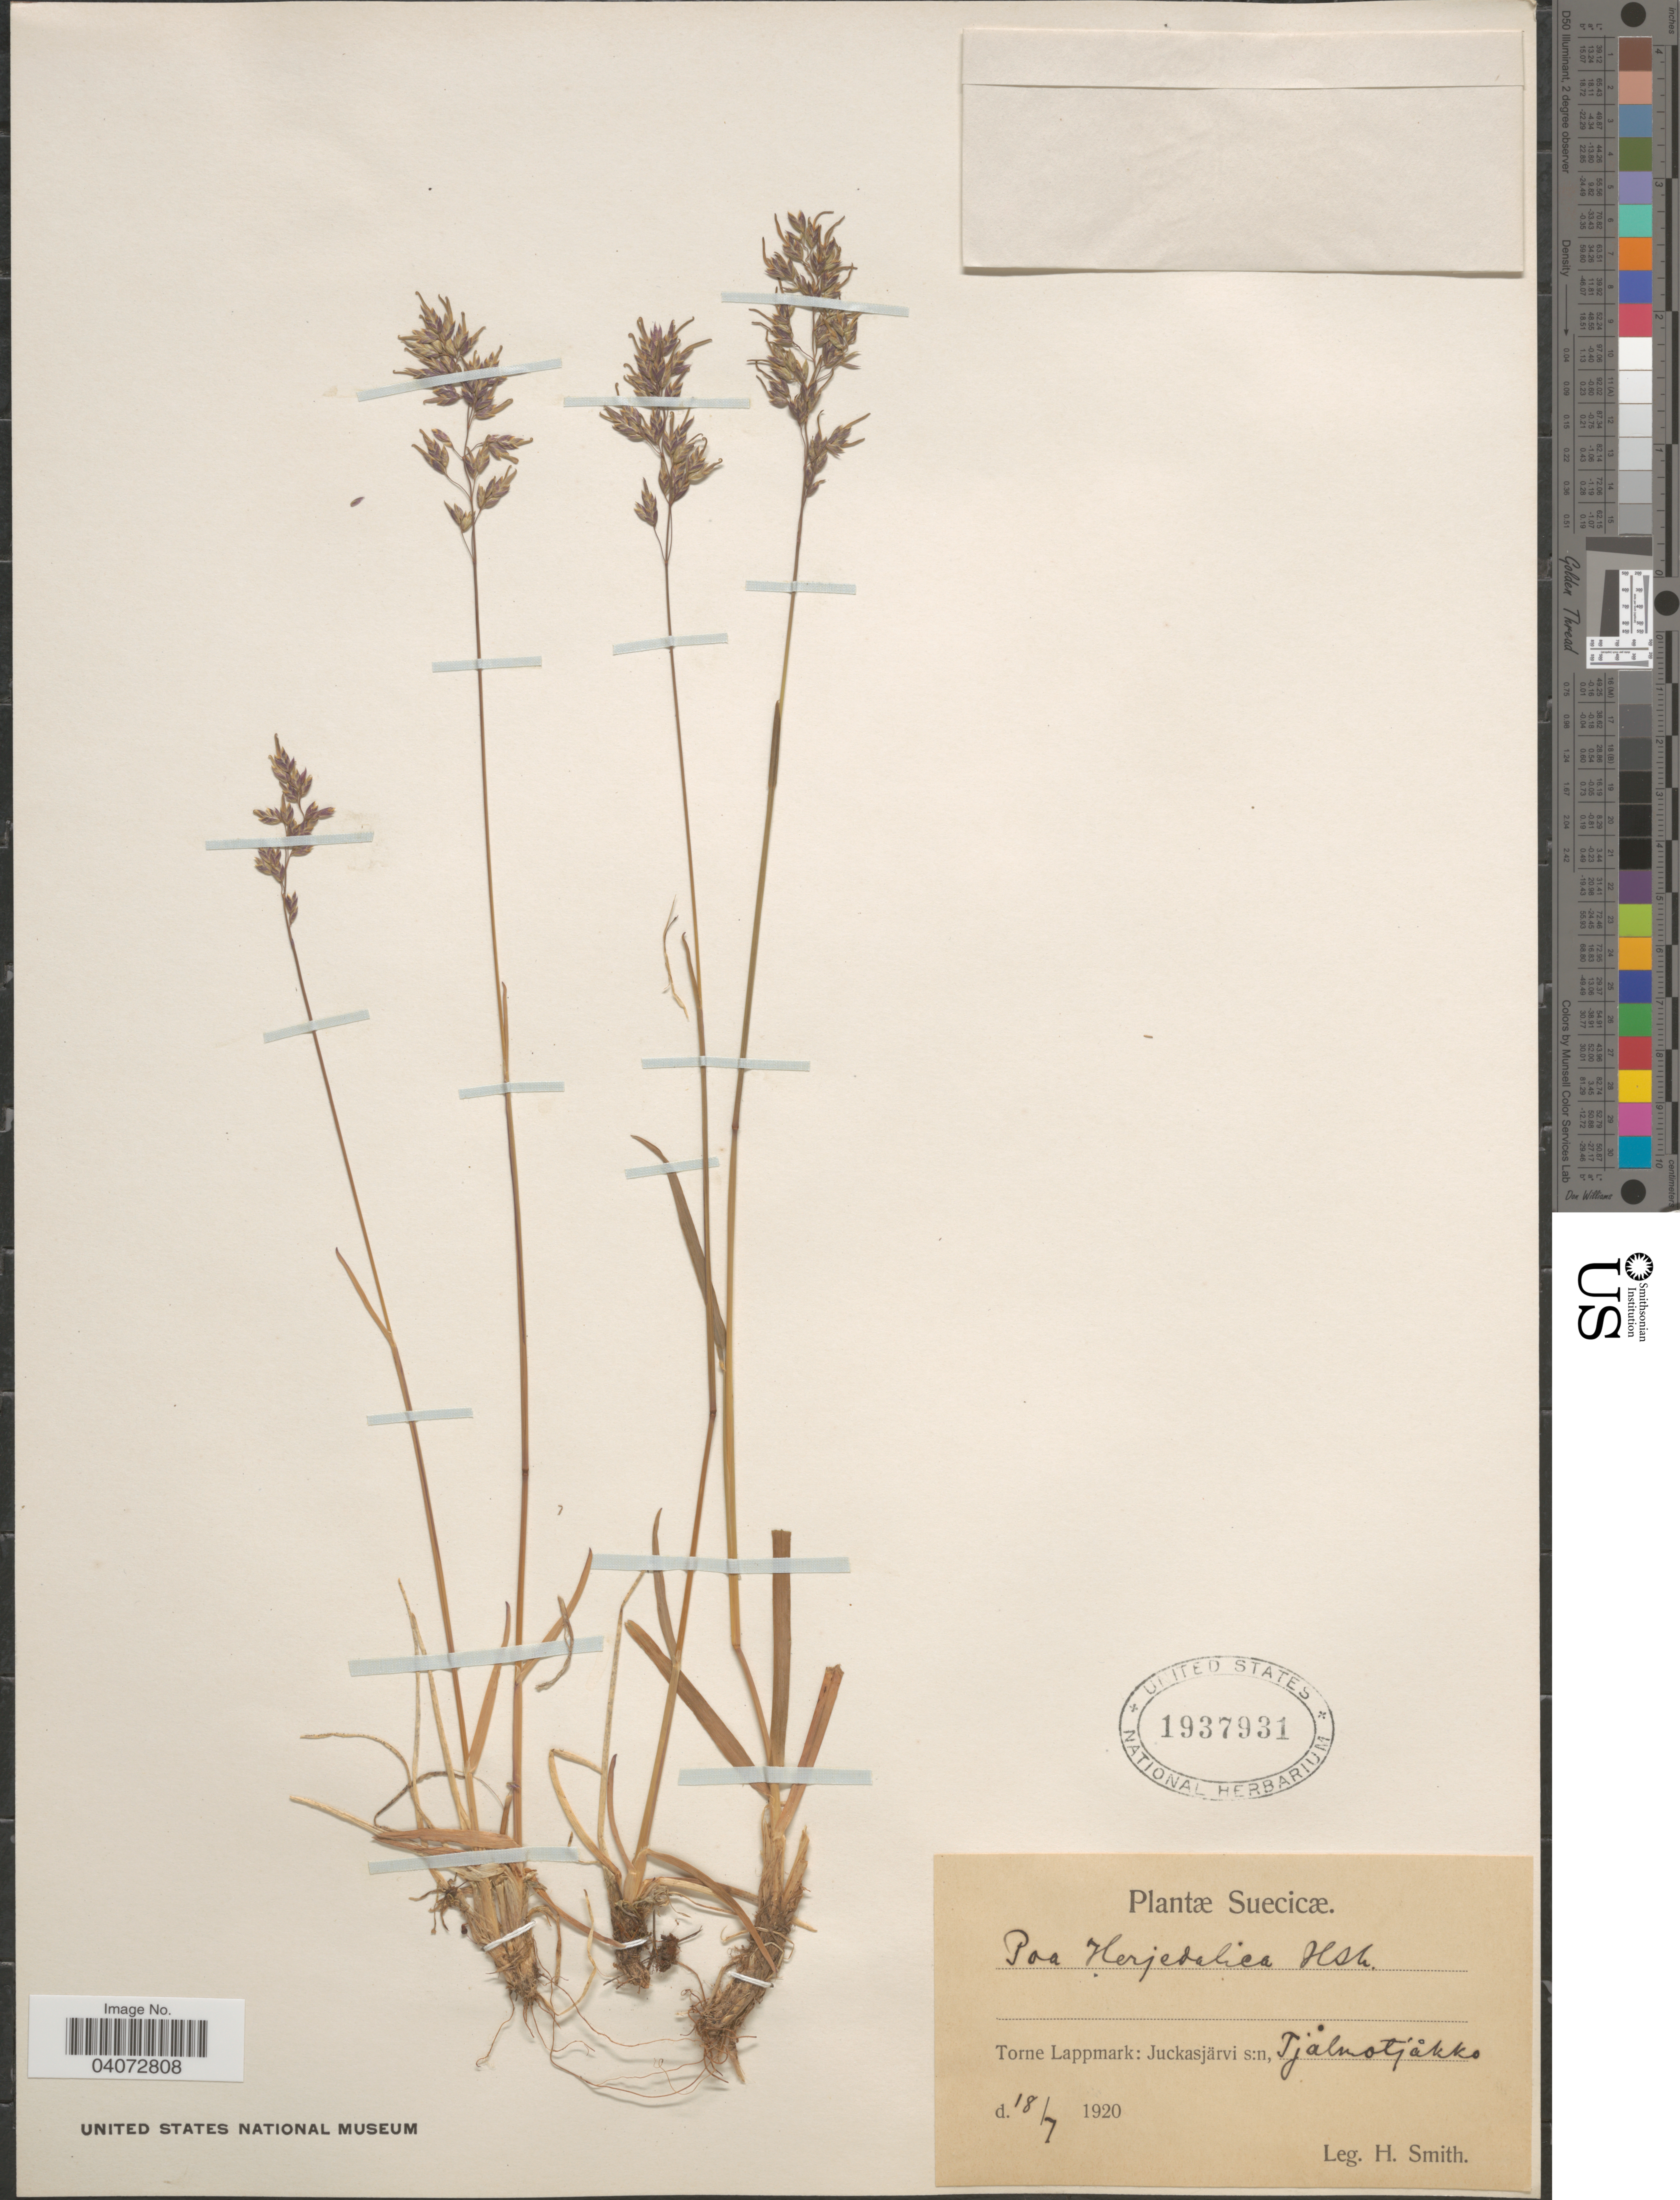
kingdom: Plantae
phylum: Tracheophyta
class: Liliopsida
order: Poales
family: Poaceae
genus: Poa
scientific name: Poa x herjedalica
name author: Harry Sm.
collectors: H. Smith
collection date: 1920-07-18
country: Sweden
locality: Suecicæ. Torne Lappmark: Juckasjärvi s:n, Tjalmotjåkko [interpreted].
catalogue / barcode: US 1937931